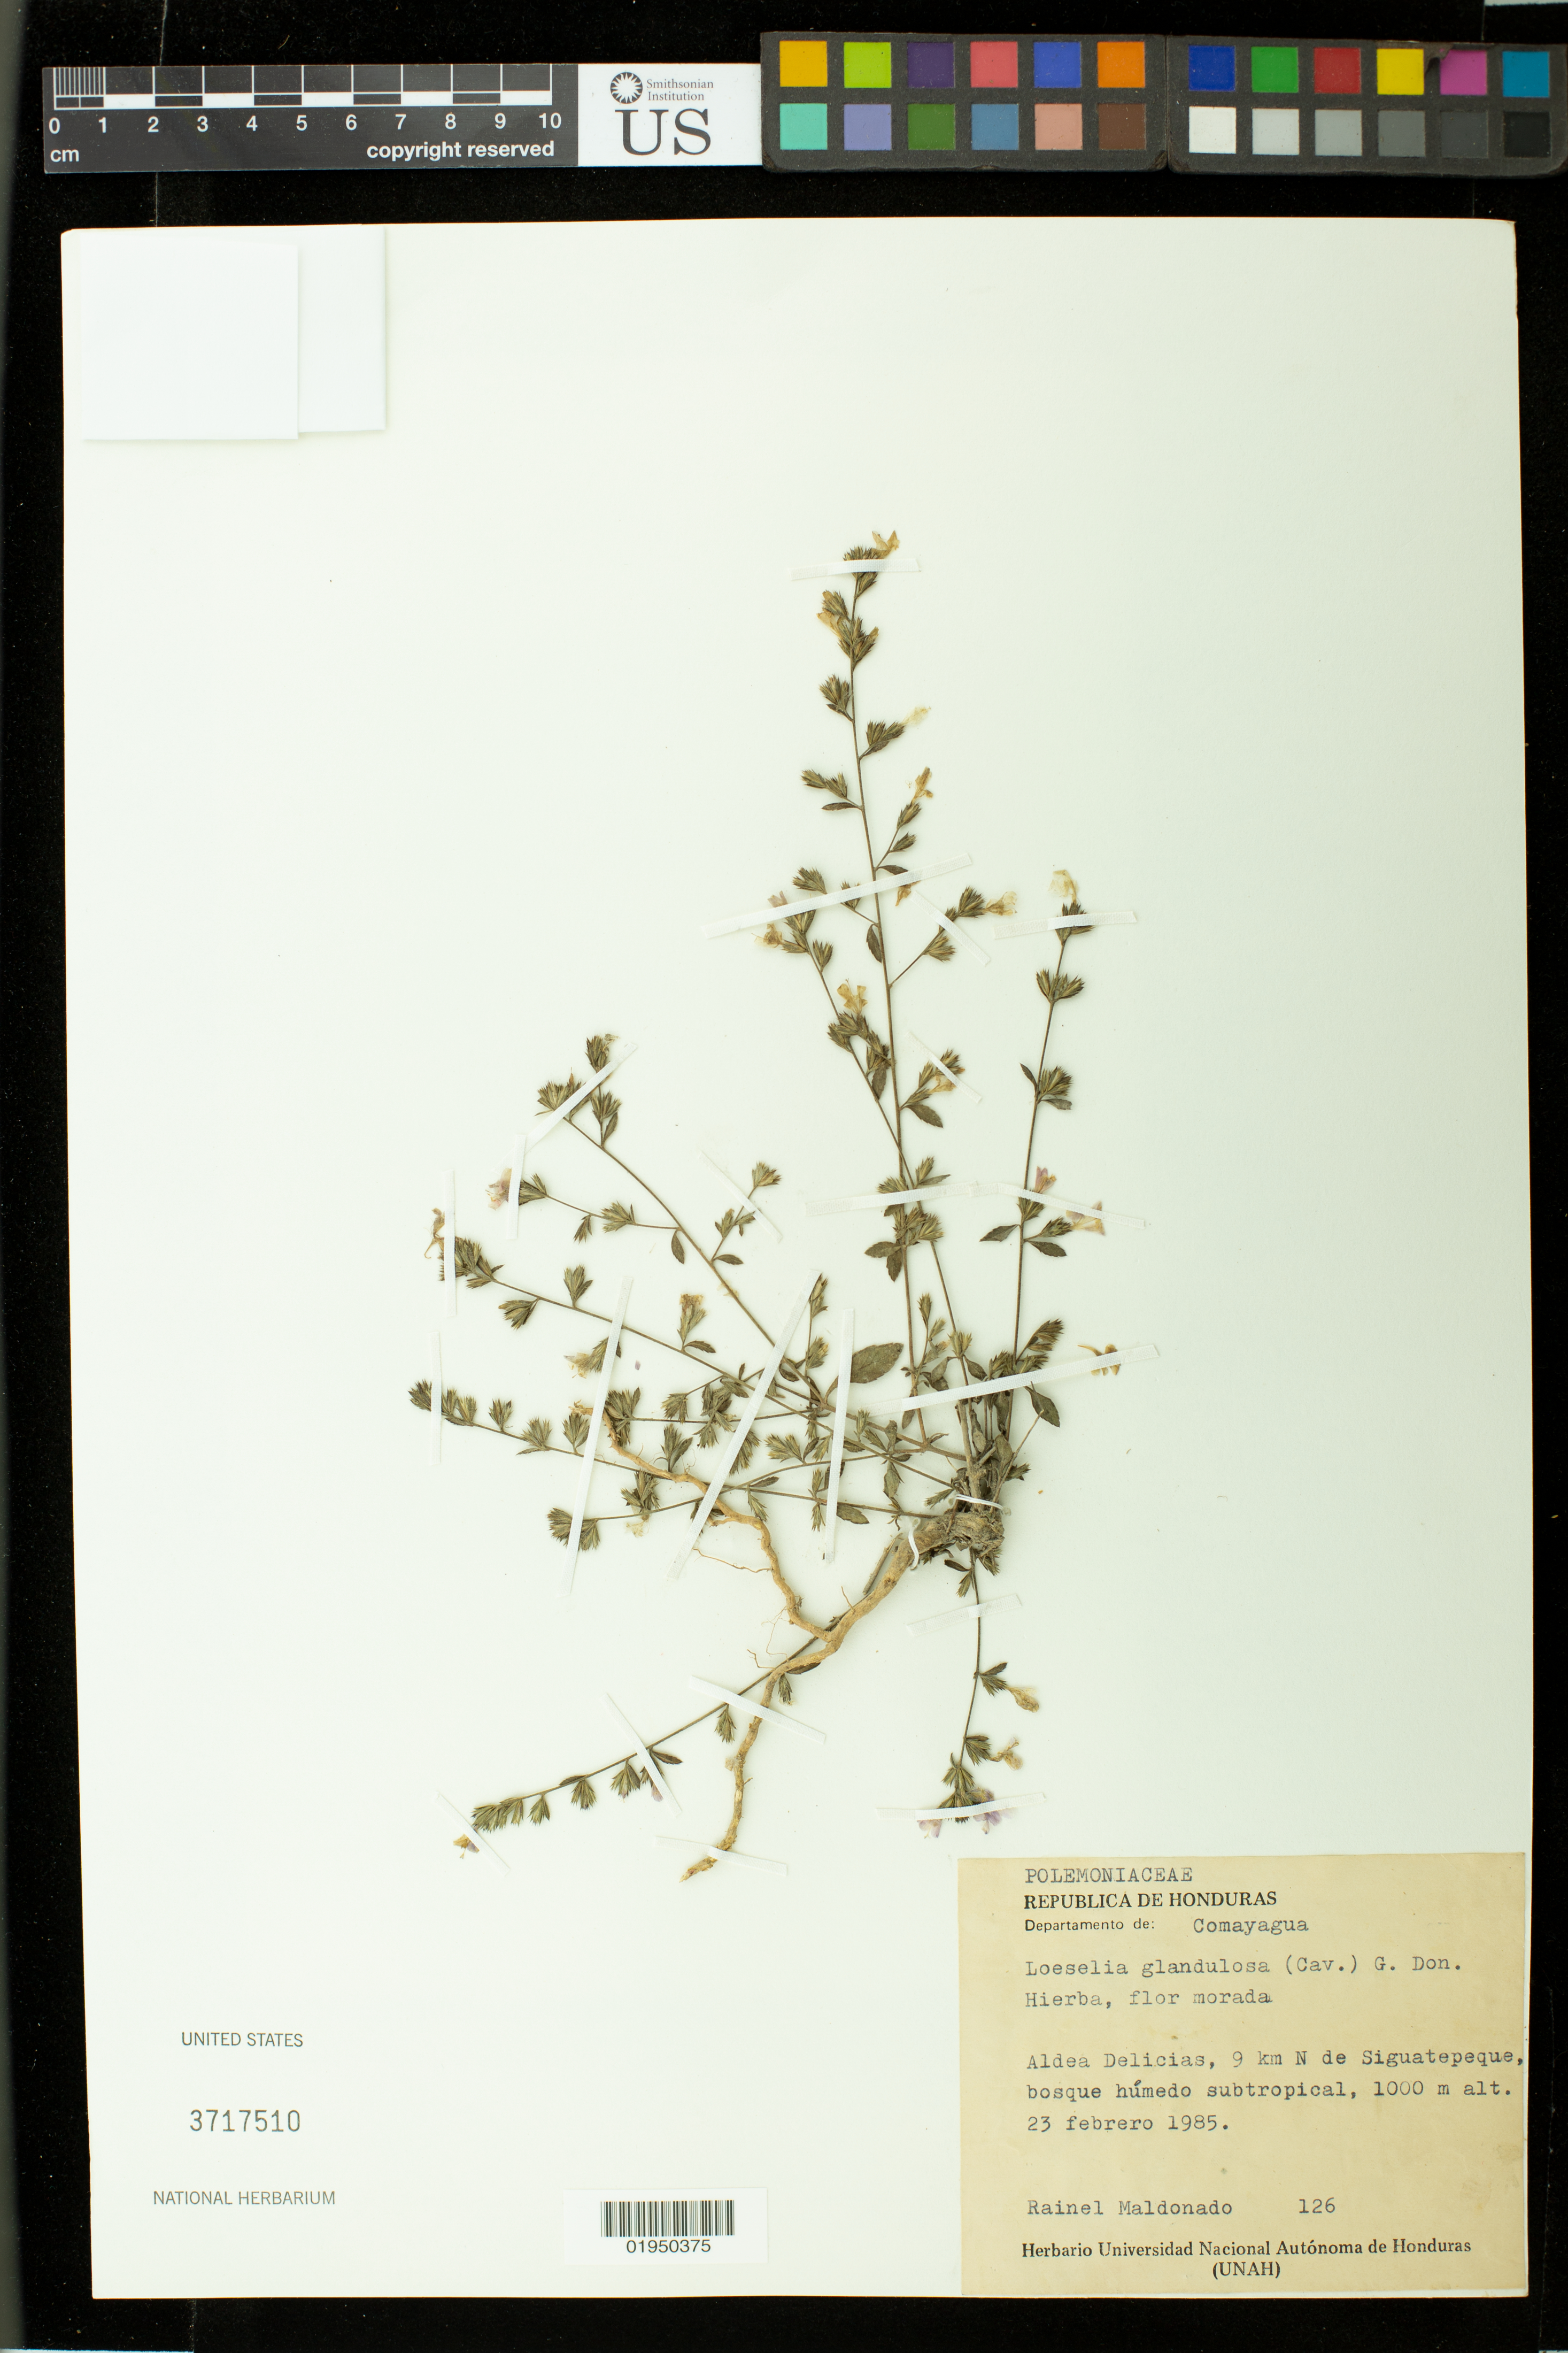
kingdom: Plantae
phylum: Tracheophyta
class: Magnoliopsida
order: Ericales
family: Polemoniaceae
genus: Loeselia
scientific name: Loeselia glandulosa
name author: (Cav.) G. Don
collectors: R. Maldonado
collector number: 126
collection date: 1985-02-23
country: Honduras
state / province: Comayagua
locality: Alea Delicias, 9 km N de Siguatepeque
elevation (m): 1000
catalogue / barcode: US 3717510